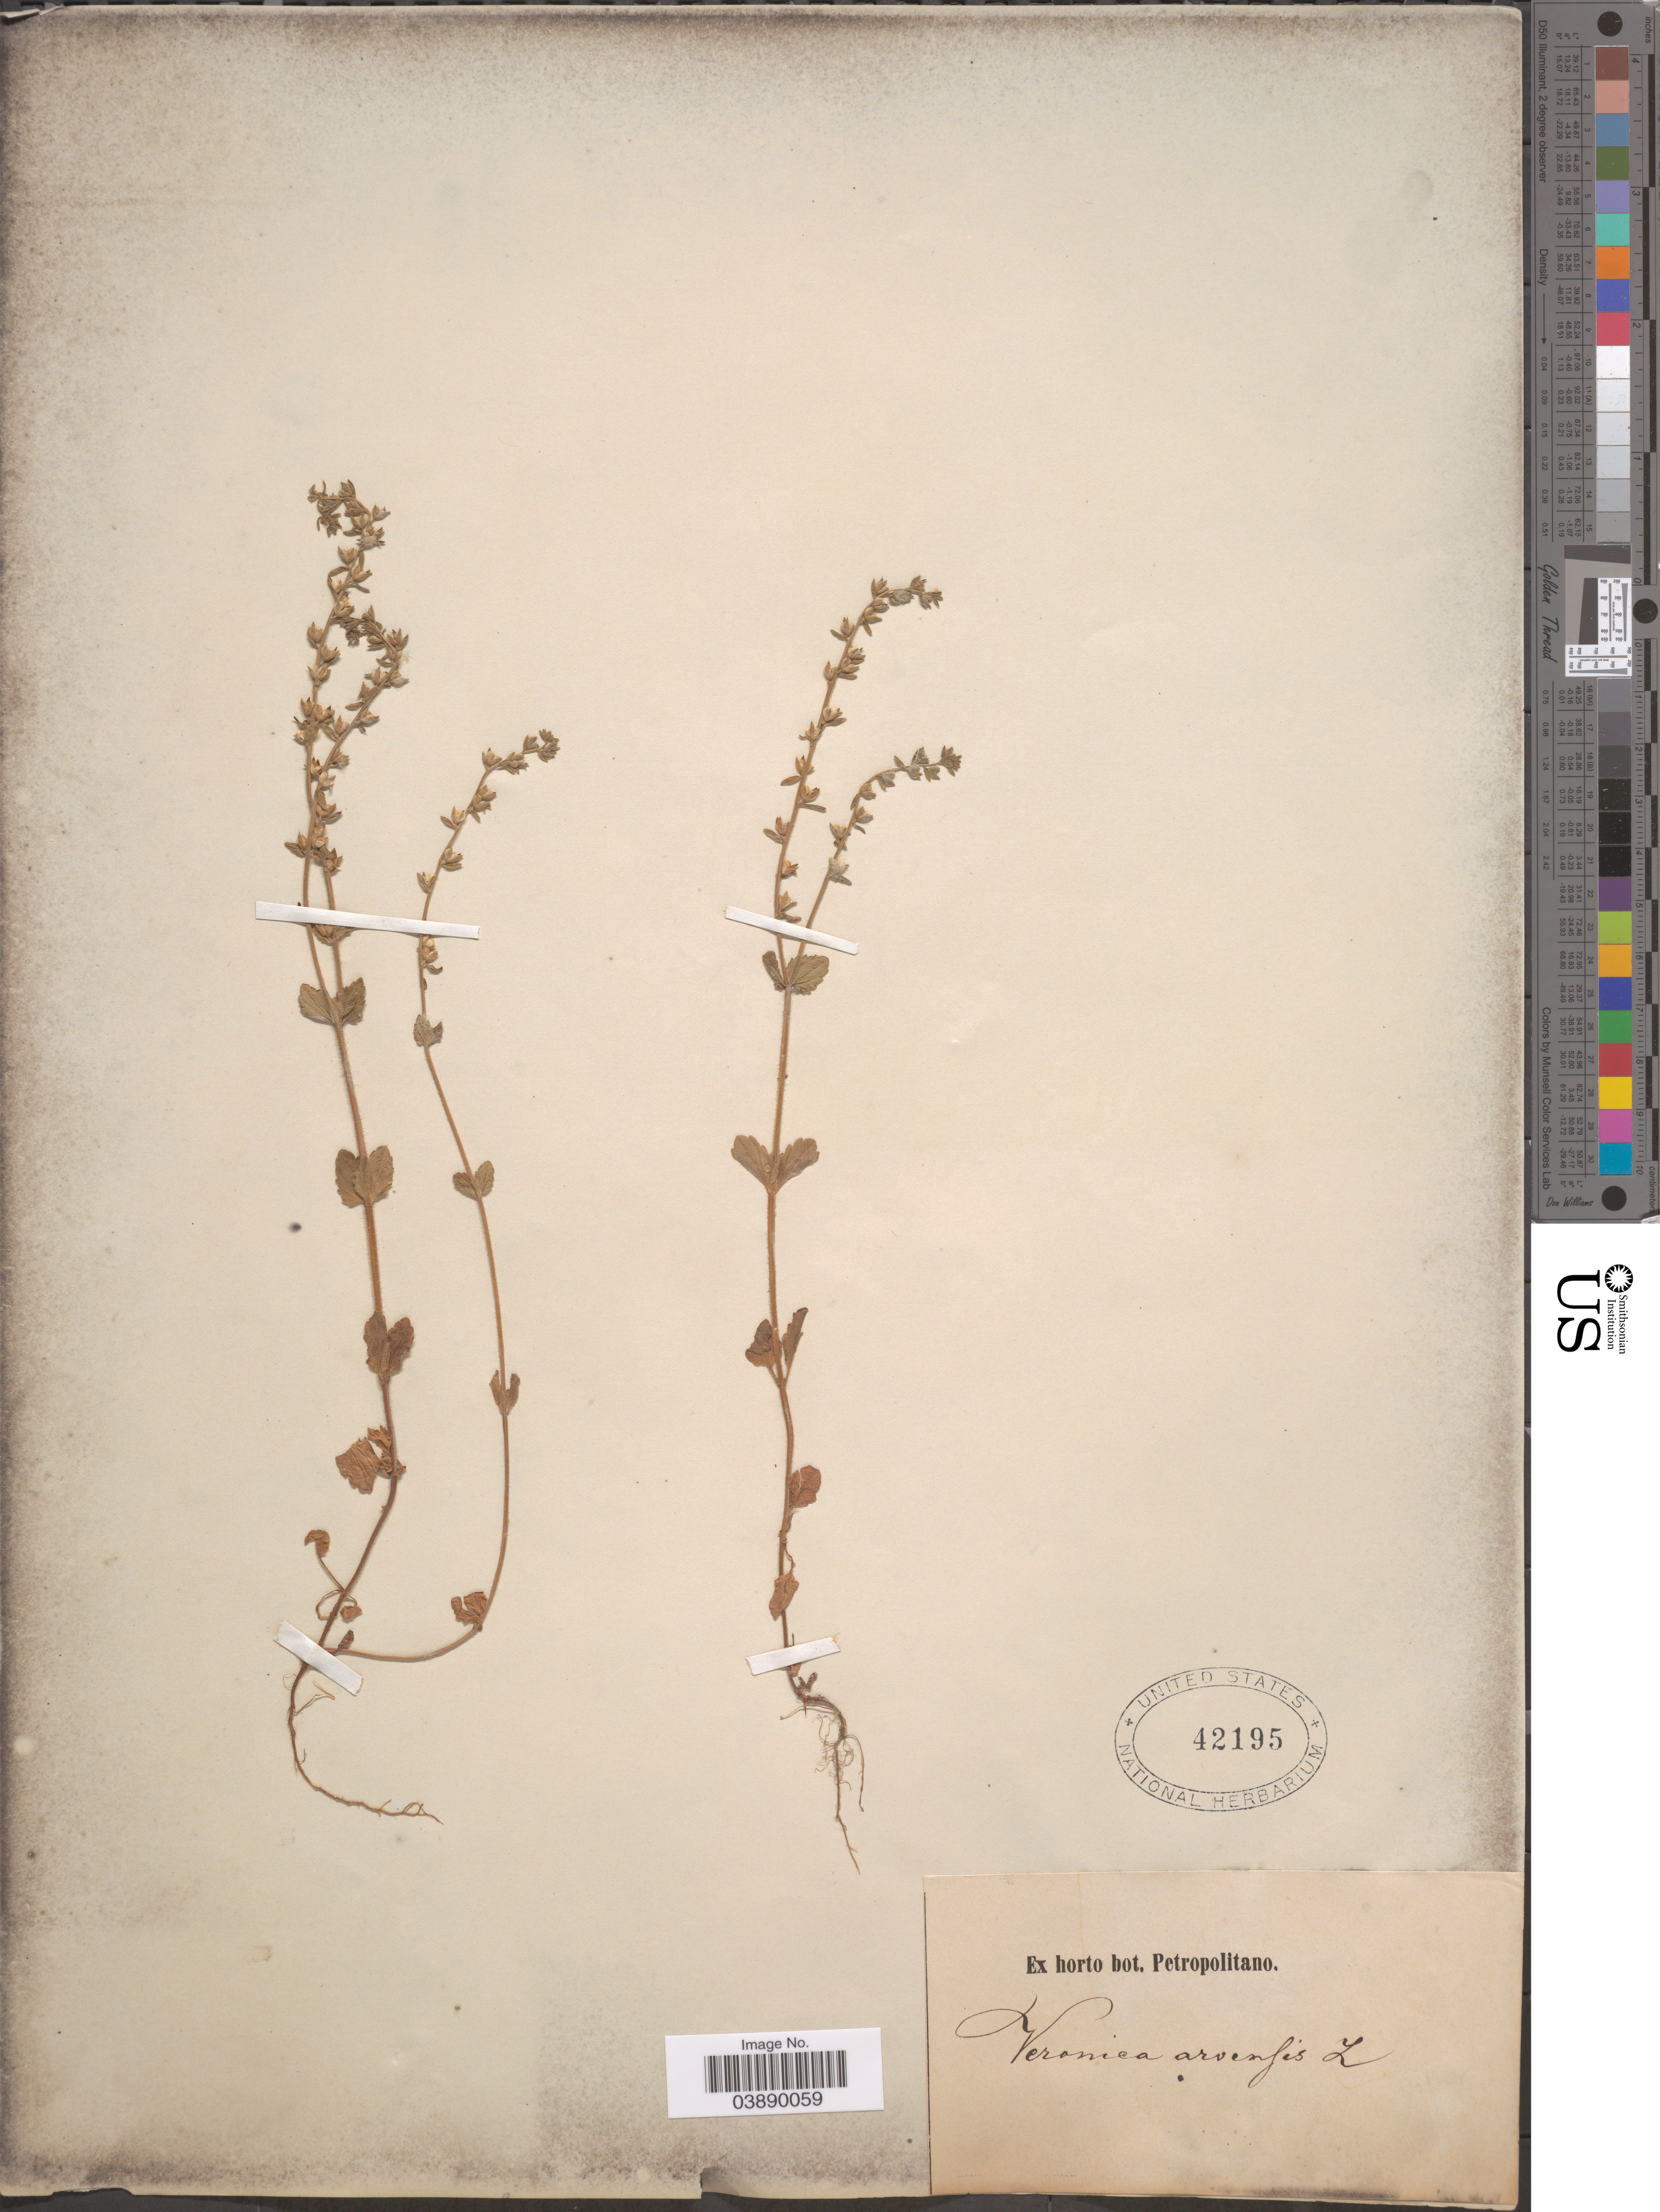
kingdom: Plantae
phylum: Tracheophyta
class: Magnoliopsida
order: Lamiales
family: Plantaginaceae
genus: Veronica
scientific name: Veronica arvensis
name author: L.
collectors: ex Horto Bot. Petropolitano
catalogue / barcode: US 42195